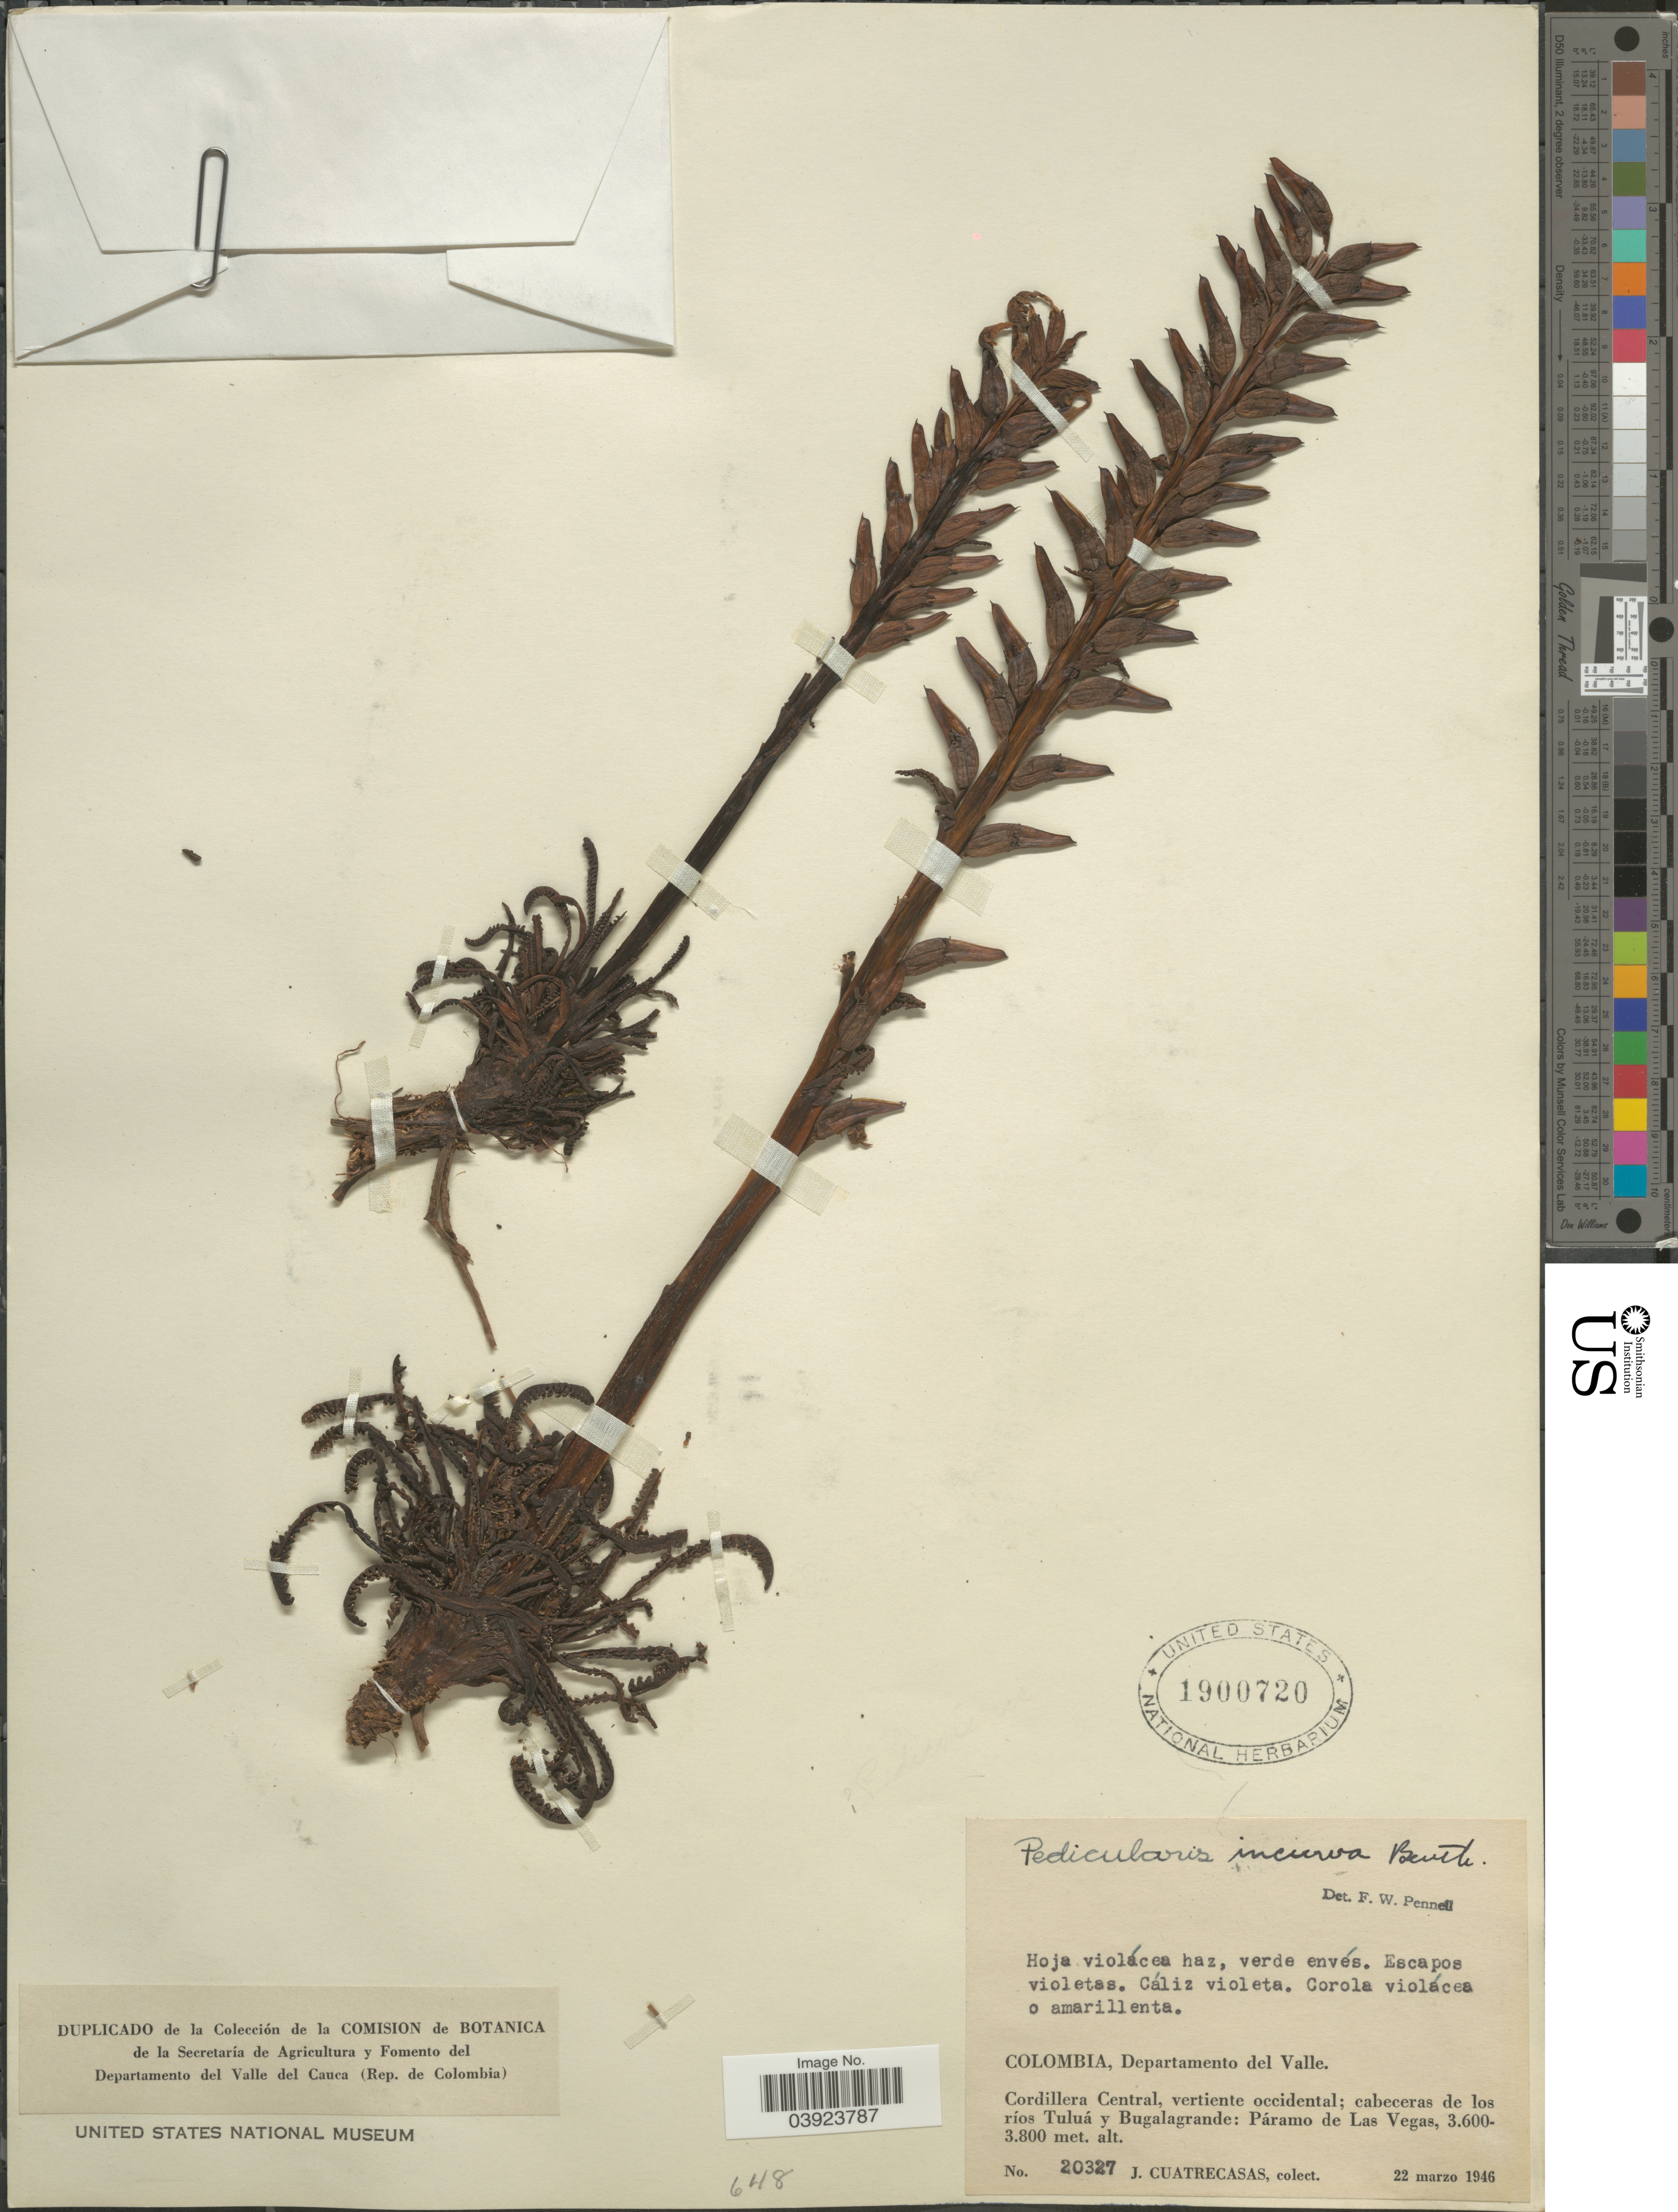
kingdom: Plantae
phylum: Tracheophyta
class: Magnoliopsida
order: Lamiales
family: Orobanchaceae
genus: Pedicularis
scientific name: Pedicularis incurva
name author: Benth.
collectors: J. Cuatrecasas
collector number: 20327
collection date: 1946-03-22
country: Colombia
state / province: Valle del Cauca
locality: Departamento del Valle. Cordillera Central, vertiente occidental; cabeceras de los ríos Tuluá y Bugalagrande: Páramo de Las Vegas.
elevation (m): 3600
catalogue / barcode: US 1900720